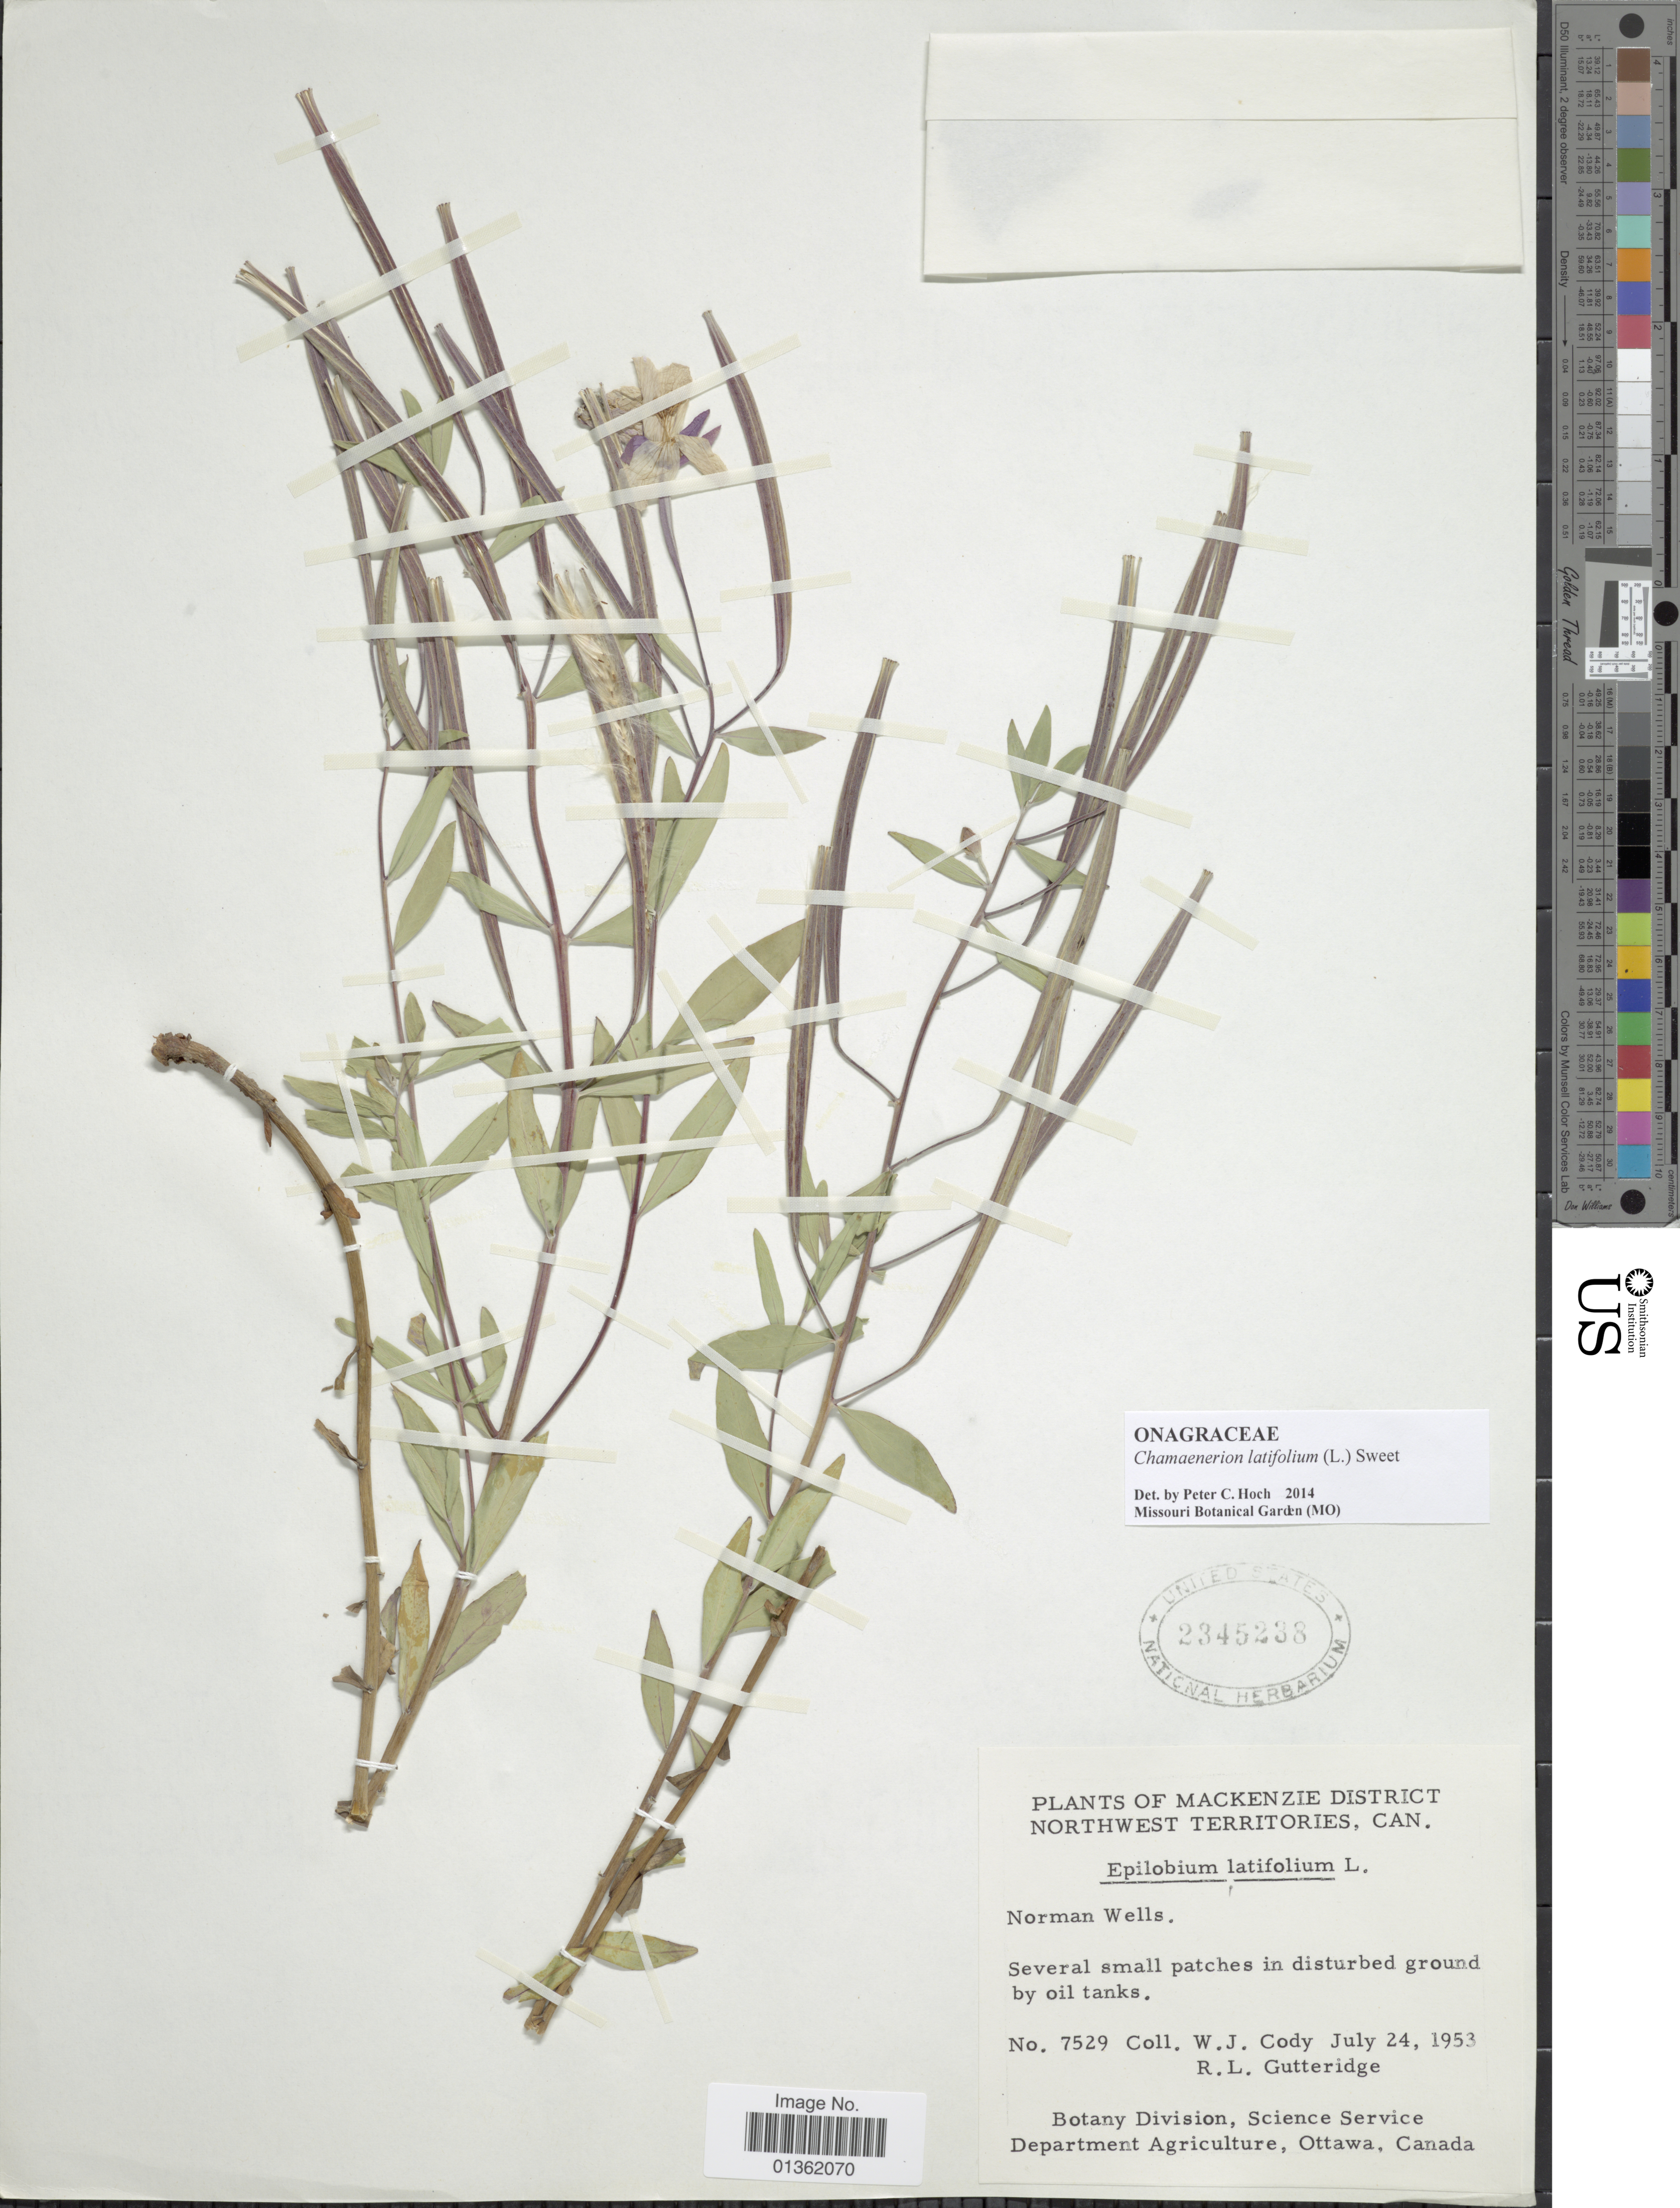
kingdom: Plantae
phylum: Tracheophyta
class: Magnoliopsida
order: Myrtales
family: Onagraceae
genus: Chamaenerion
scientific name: Chamaenerion latifolium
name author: (L.) Th. Fr. & Lange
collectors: W. Cody & R. Gutteridge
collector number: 7529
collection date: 1953-07-24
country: Canada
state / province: Northwest Territories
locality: Mackenzie District.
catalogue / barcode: US 2345238